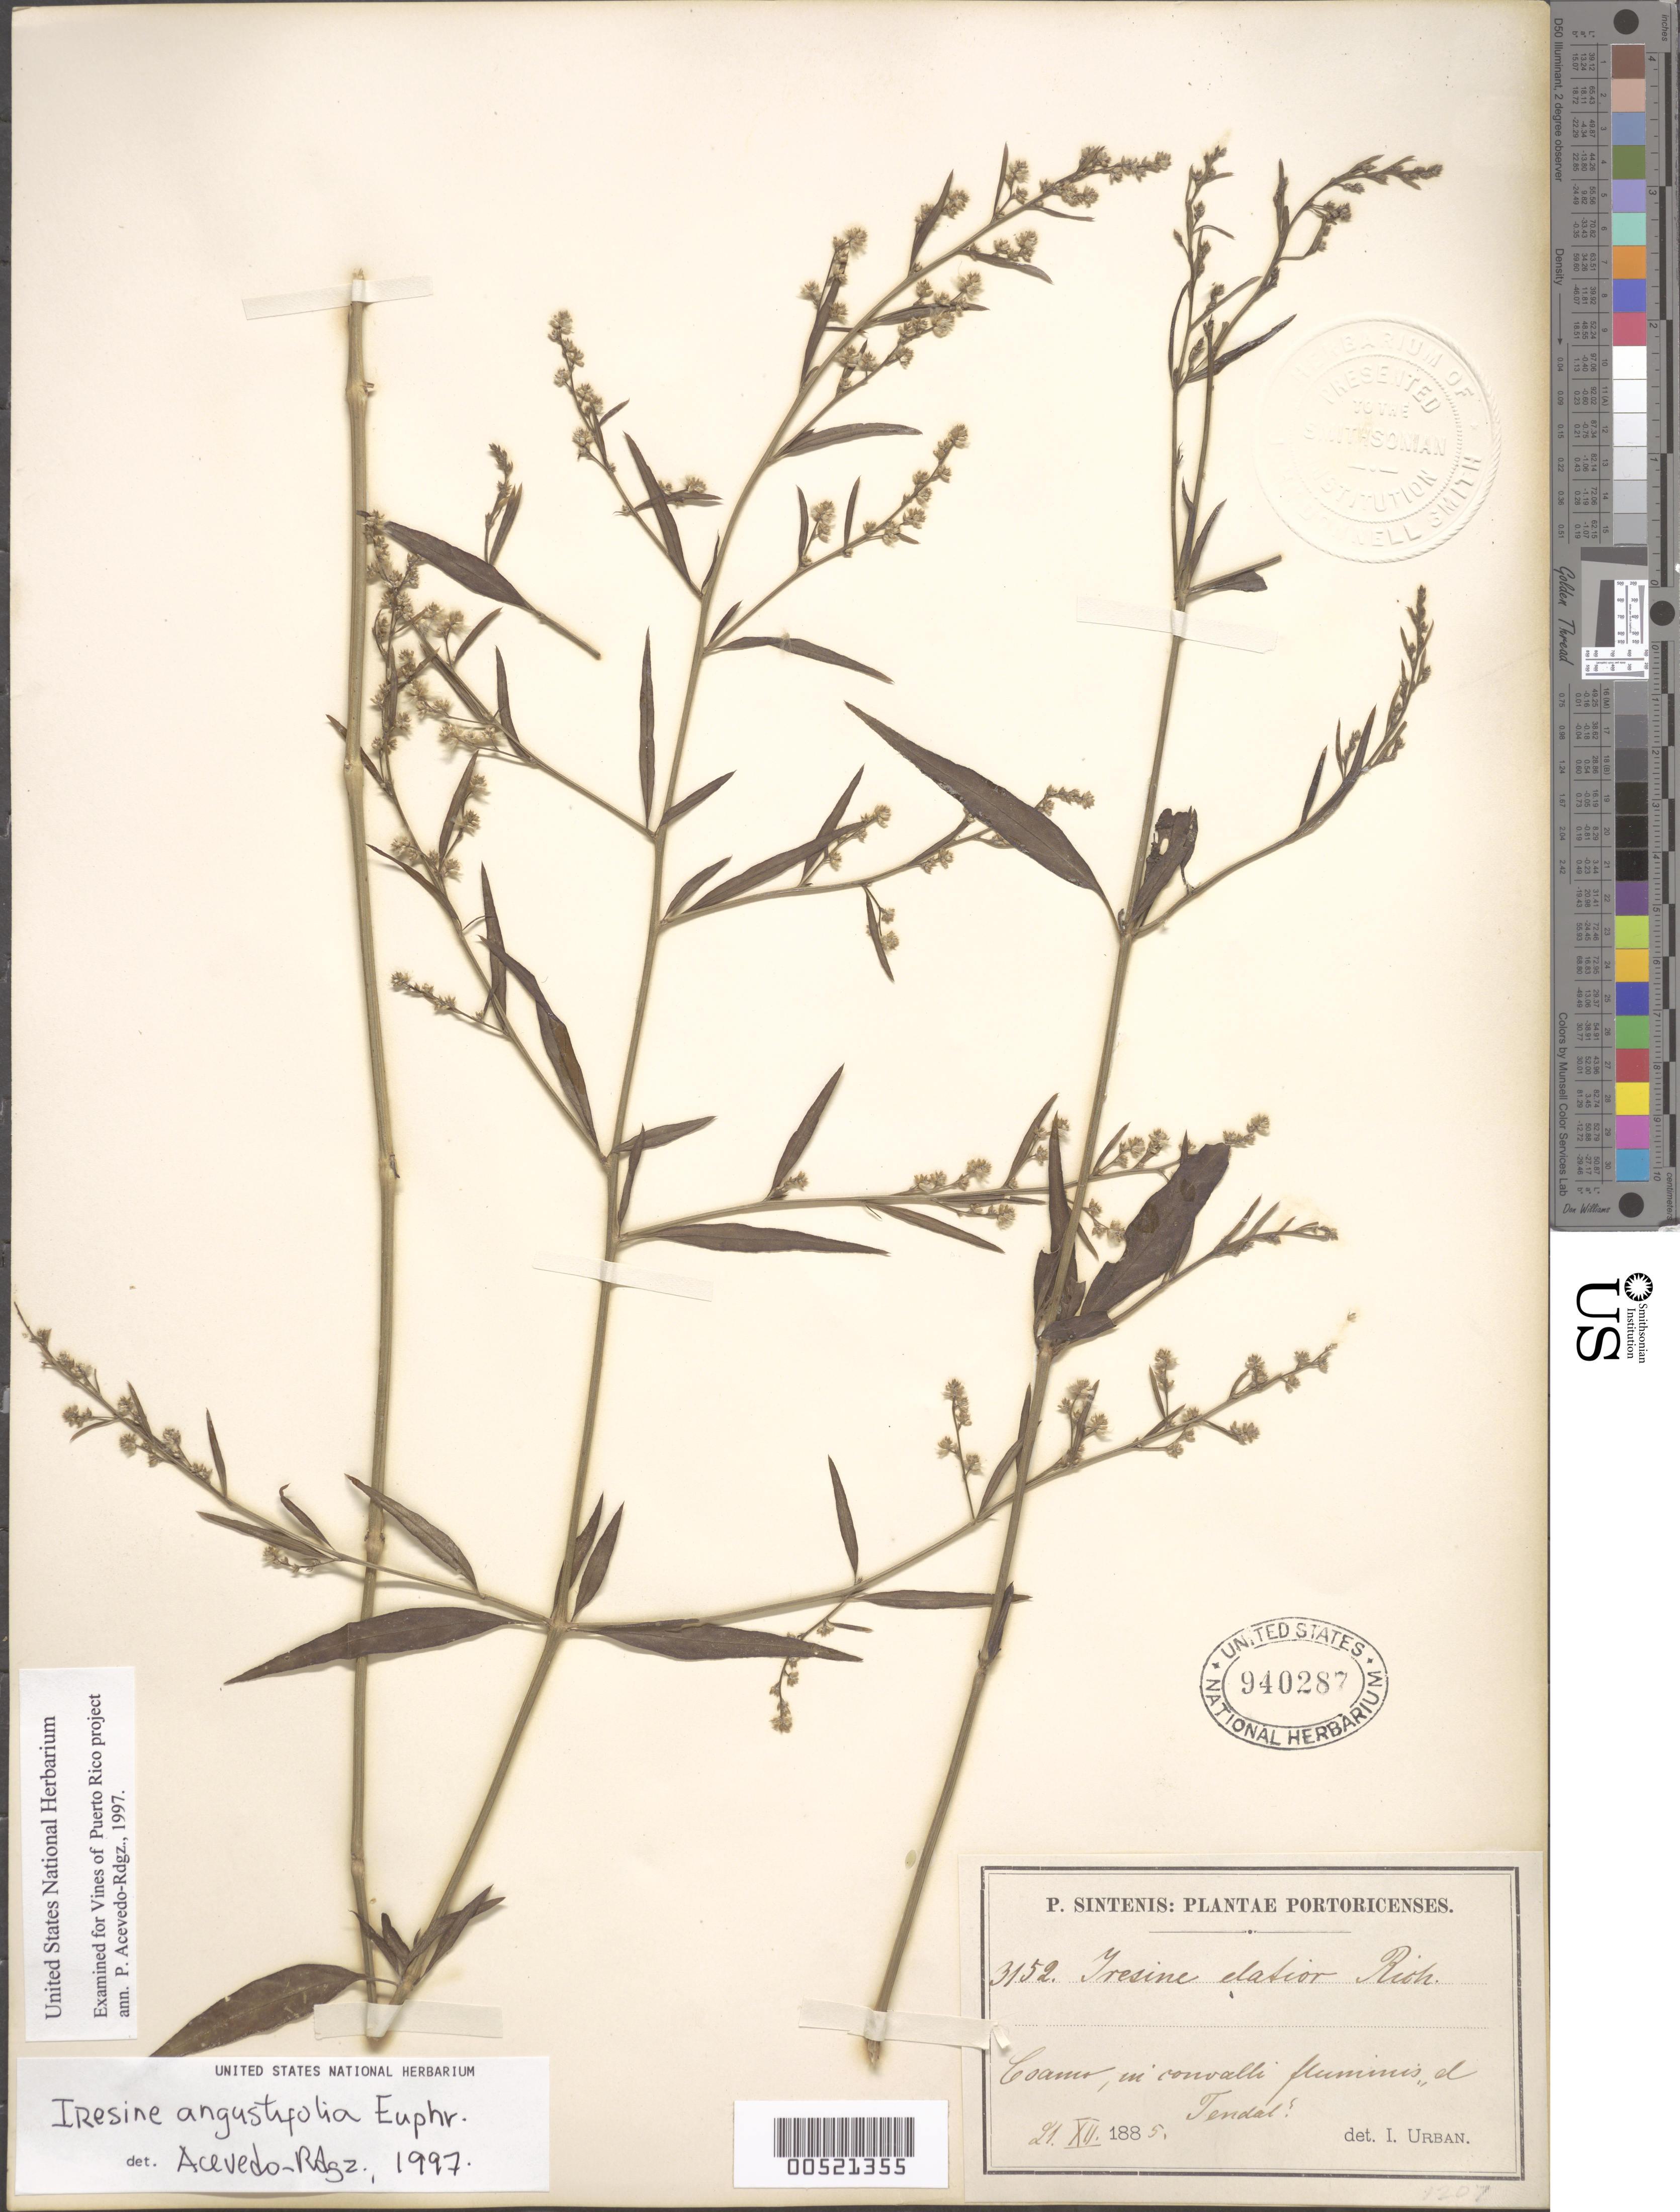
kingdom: Plantae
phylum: Tracheophyta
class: Magnoliopsida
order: Caryophyllales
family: Amaranthaceae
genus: Iresine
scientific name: Iresine angustifolia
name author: Euphrasén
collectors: P. Sintenis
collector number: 3152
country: Puerto Rico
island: Greater Antilles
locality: Coamo, in convalli fliminis ad Tendas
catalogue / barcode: US 90287